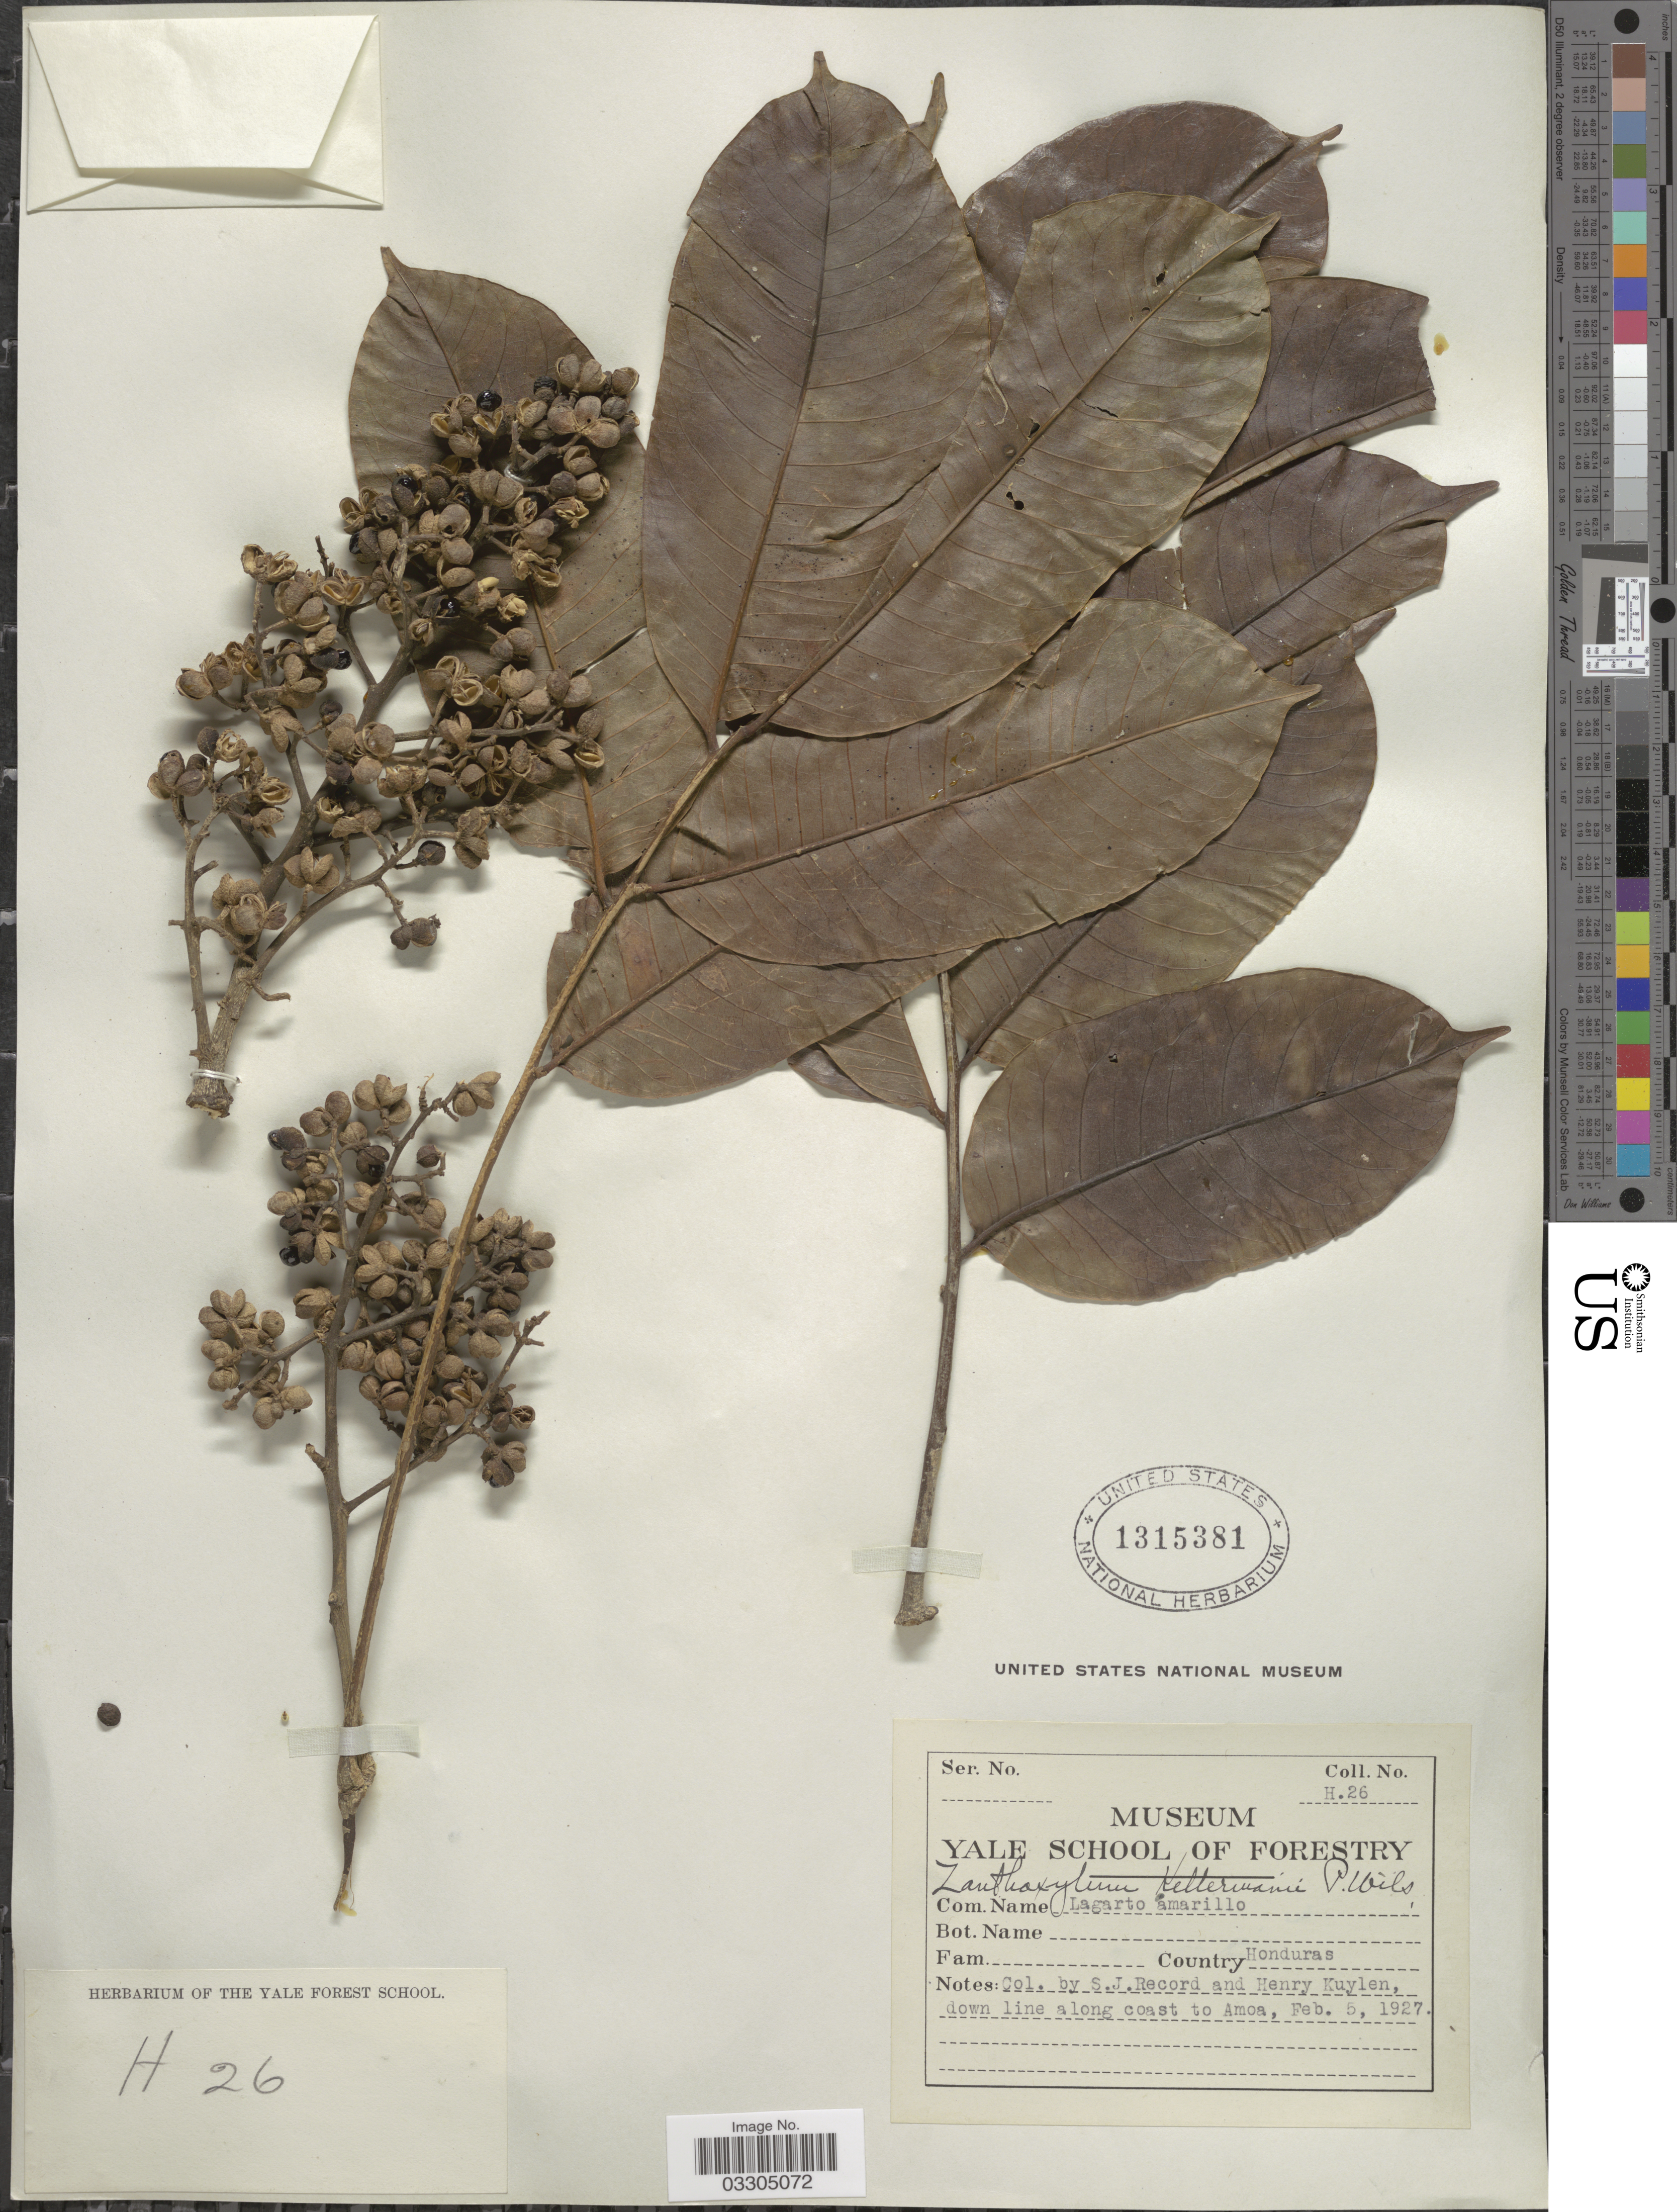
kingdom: Plantae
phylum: Tracheophyta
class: Magnoliopsida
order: Sapindales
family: Rutaceae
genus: Zanthoxylum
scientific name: Zanthoxylum kellermanii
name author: P. Wilson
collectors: S. J. Record & H. Kuylen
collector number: H26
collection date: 1927-02-05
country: Honduras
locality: Down line along coast to Amoa.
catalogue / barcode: US 1315381